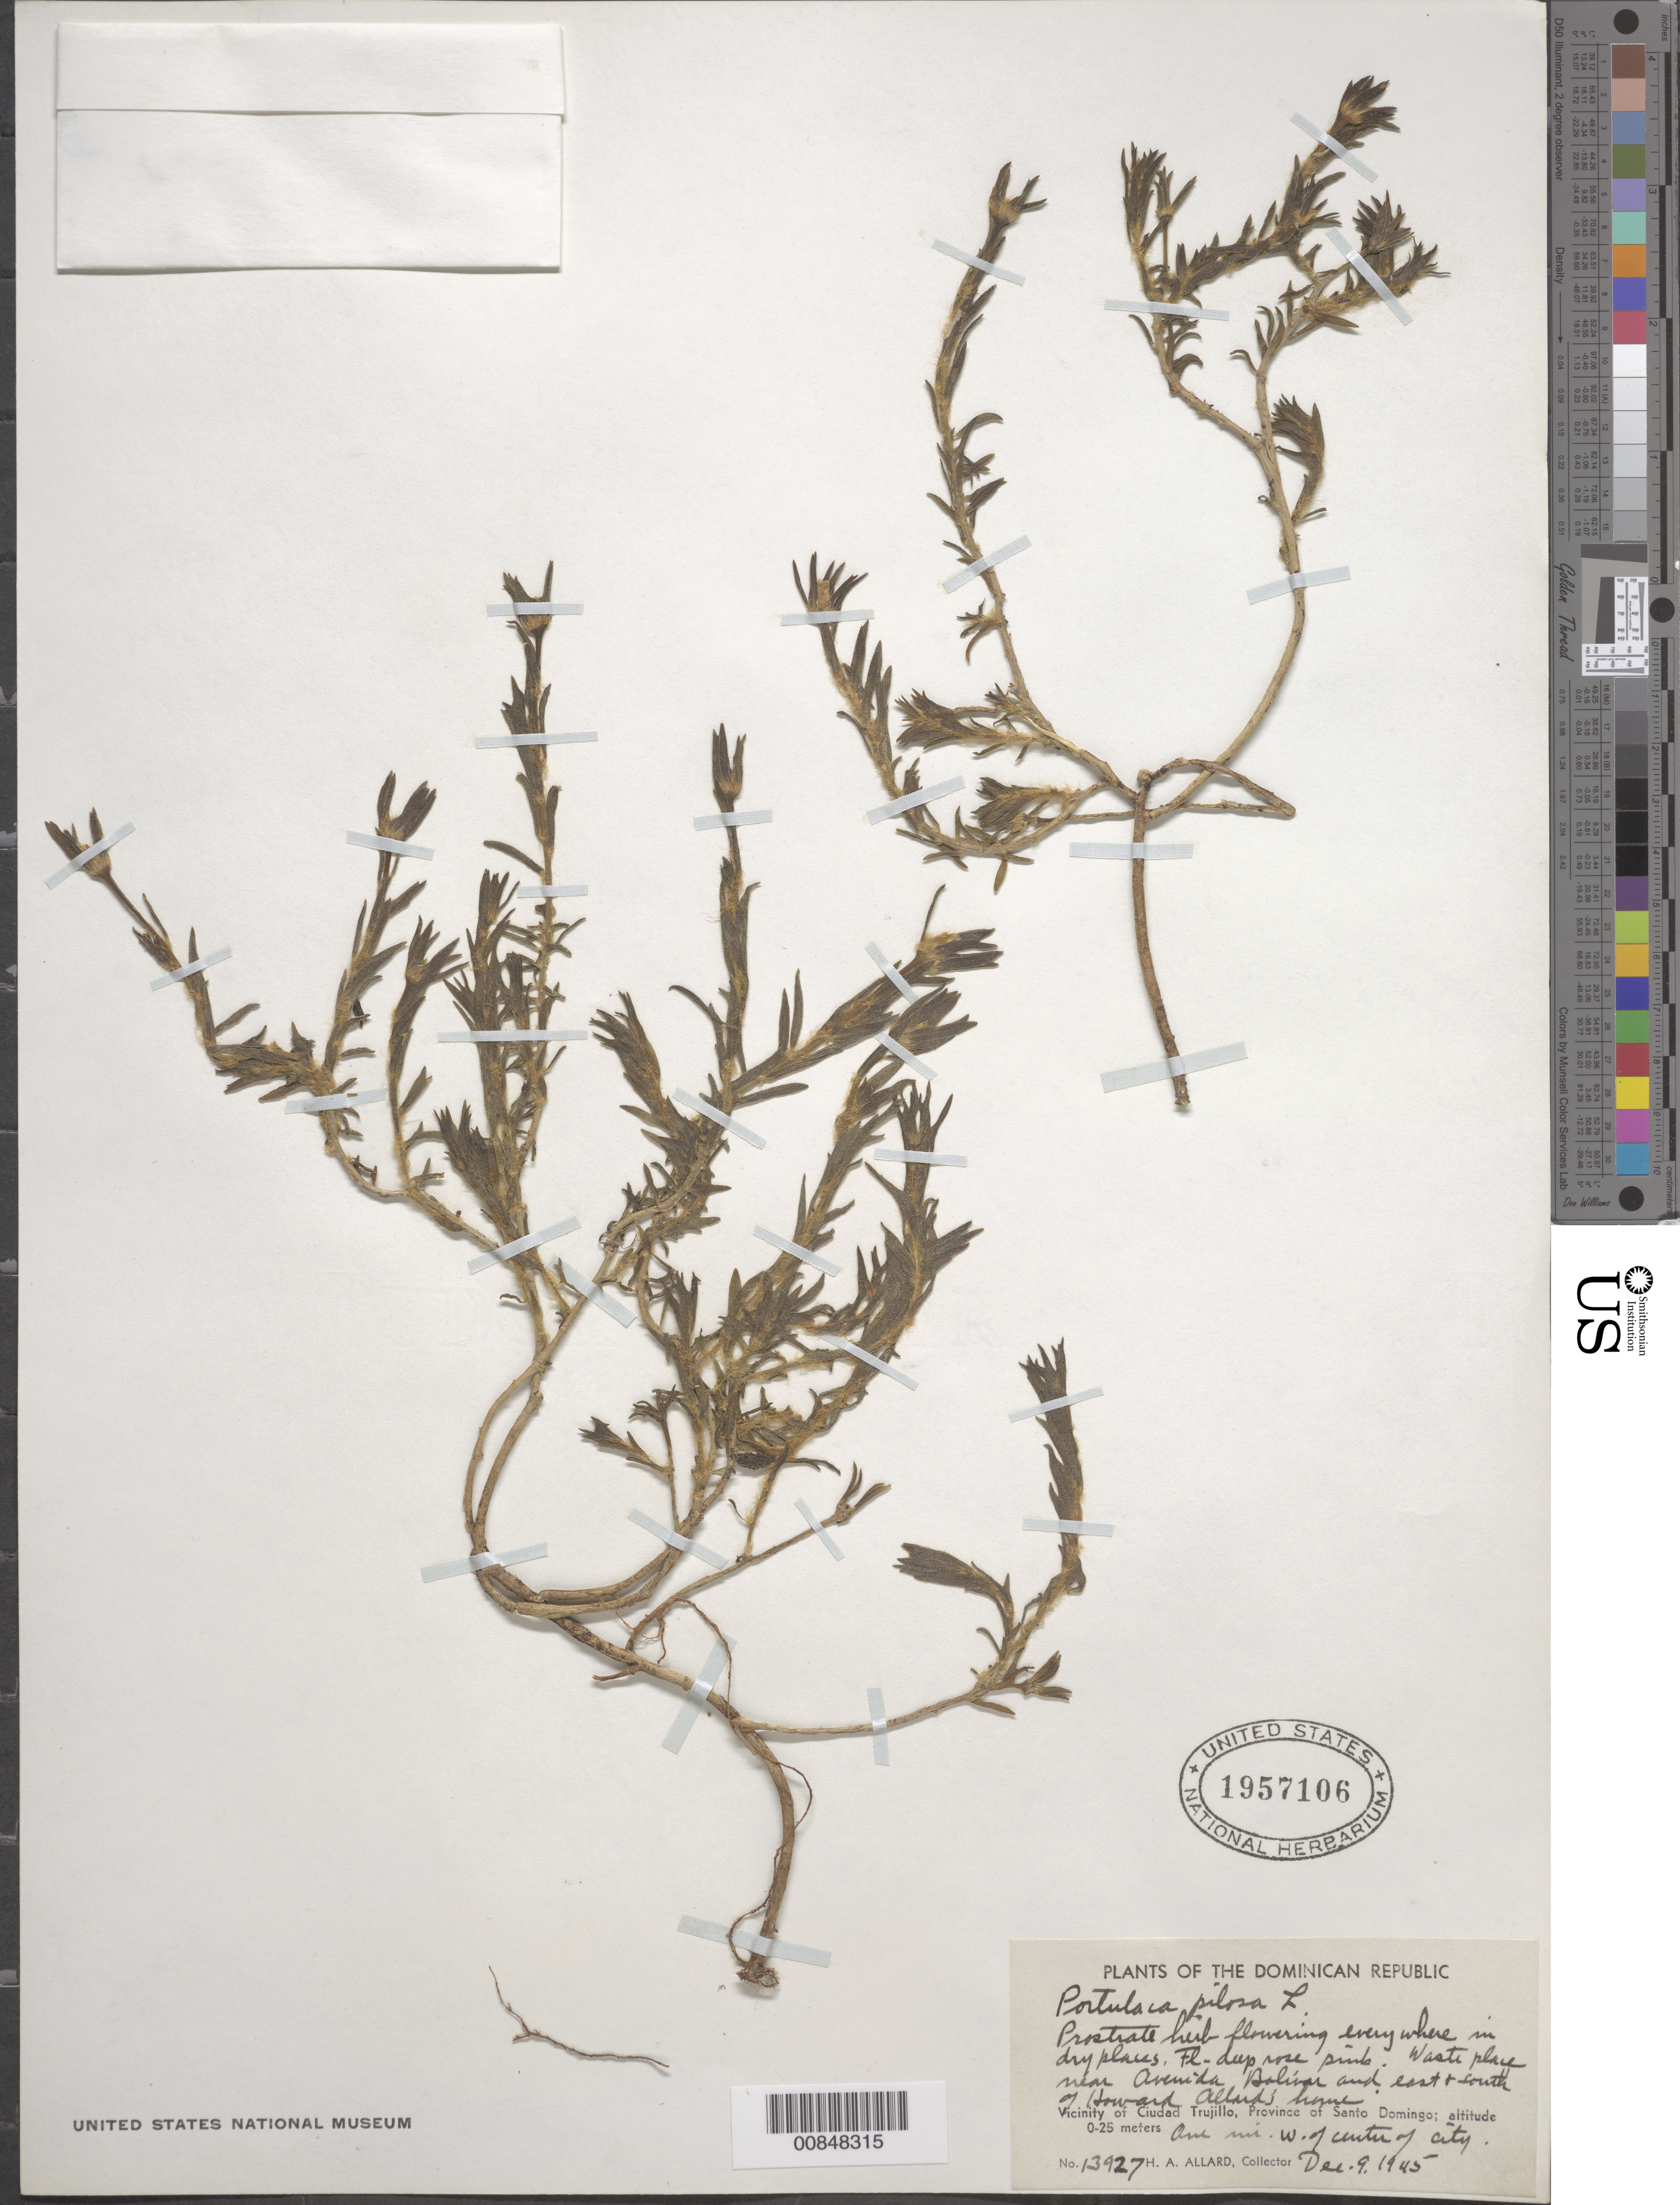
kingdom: Plantae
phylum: Tracheophyta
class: Magnoliopsida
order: Caryophyllales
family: Portulacaceae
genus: Portulaca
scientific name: Portulaca pilosa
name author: L.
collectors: H. A. Allard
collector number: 13927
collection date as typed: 09 Dec 1945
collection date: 1945-12-09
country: Dominican Republic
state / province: Distrito Nacional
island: Hispaniola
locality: Vicinity of Ciudad Trujillo, Province of Santo Domingo (obsolete). Near Avenida Bolivar and east and south of Howard Allard's home, 1 mi. W of center of city.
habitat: Waste place. Everywhere in dry places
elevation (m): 0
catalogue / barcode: US 1957106